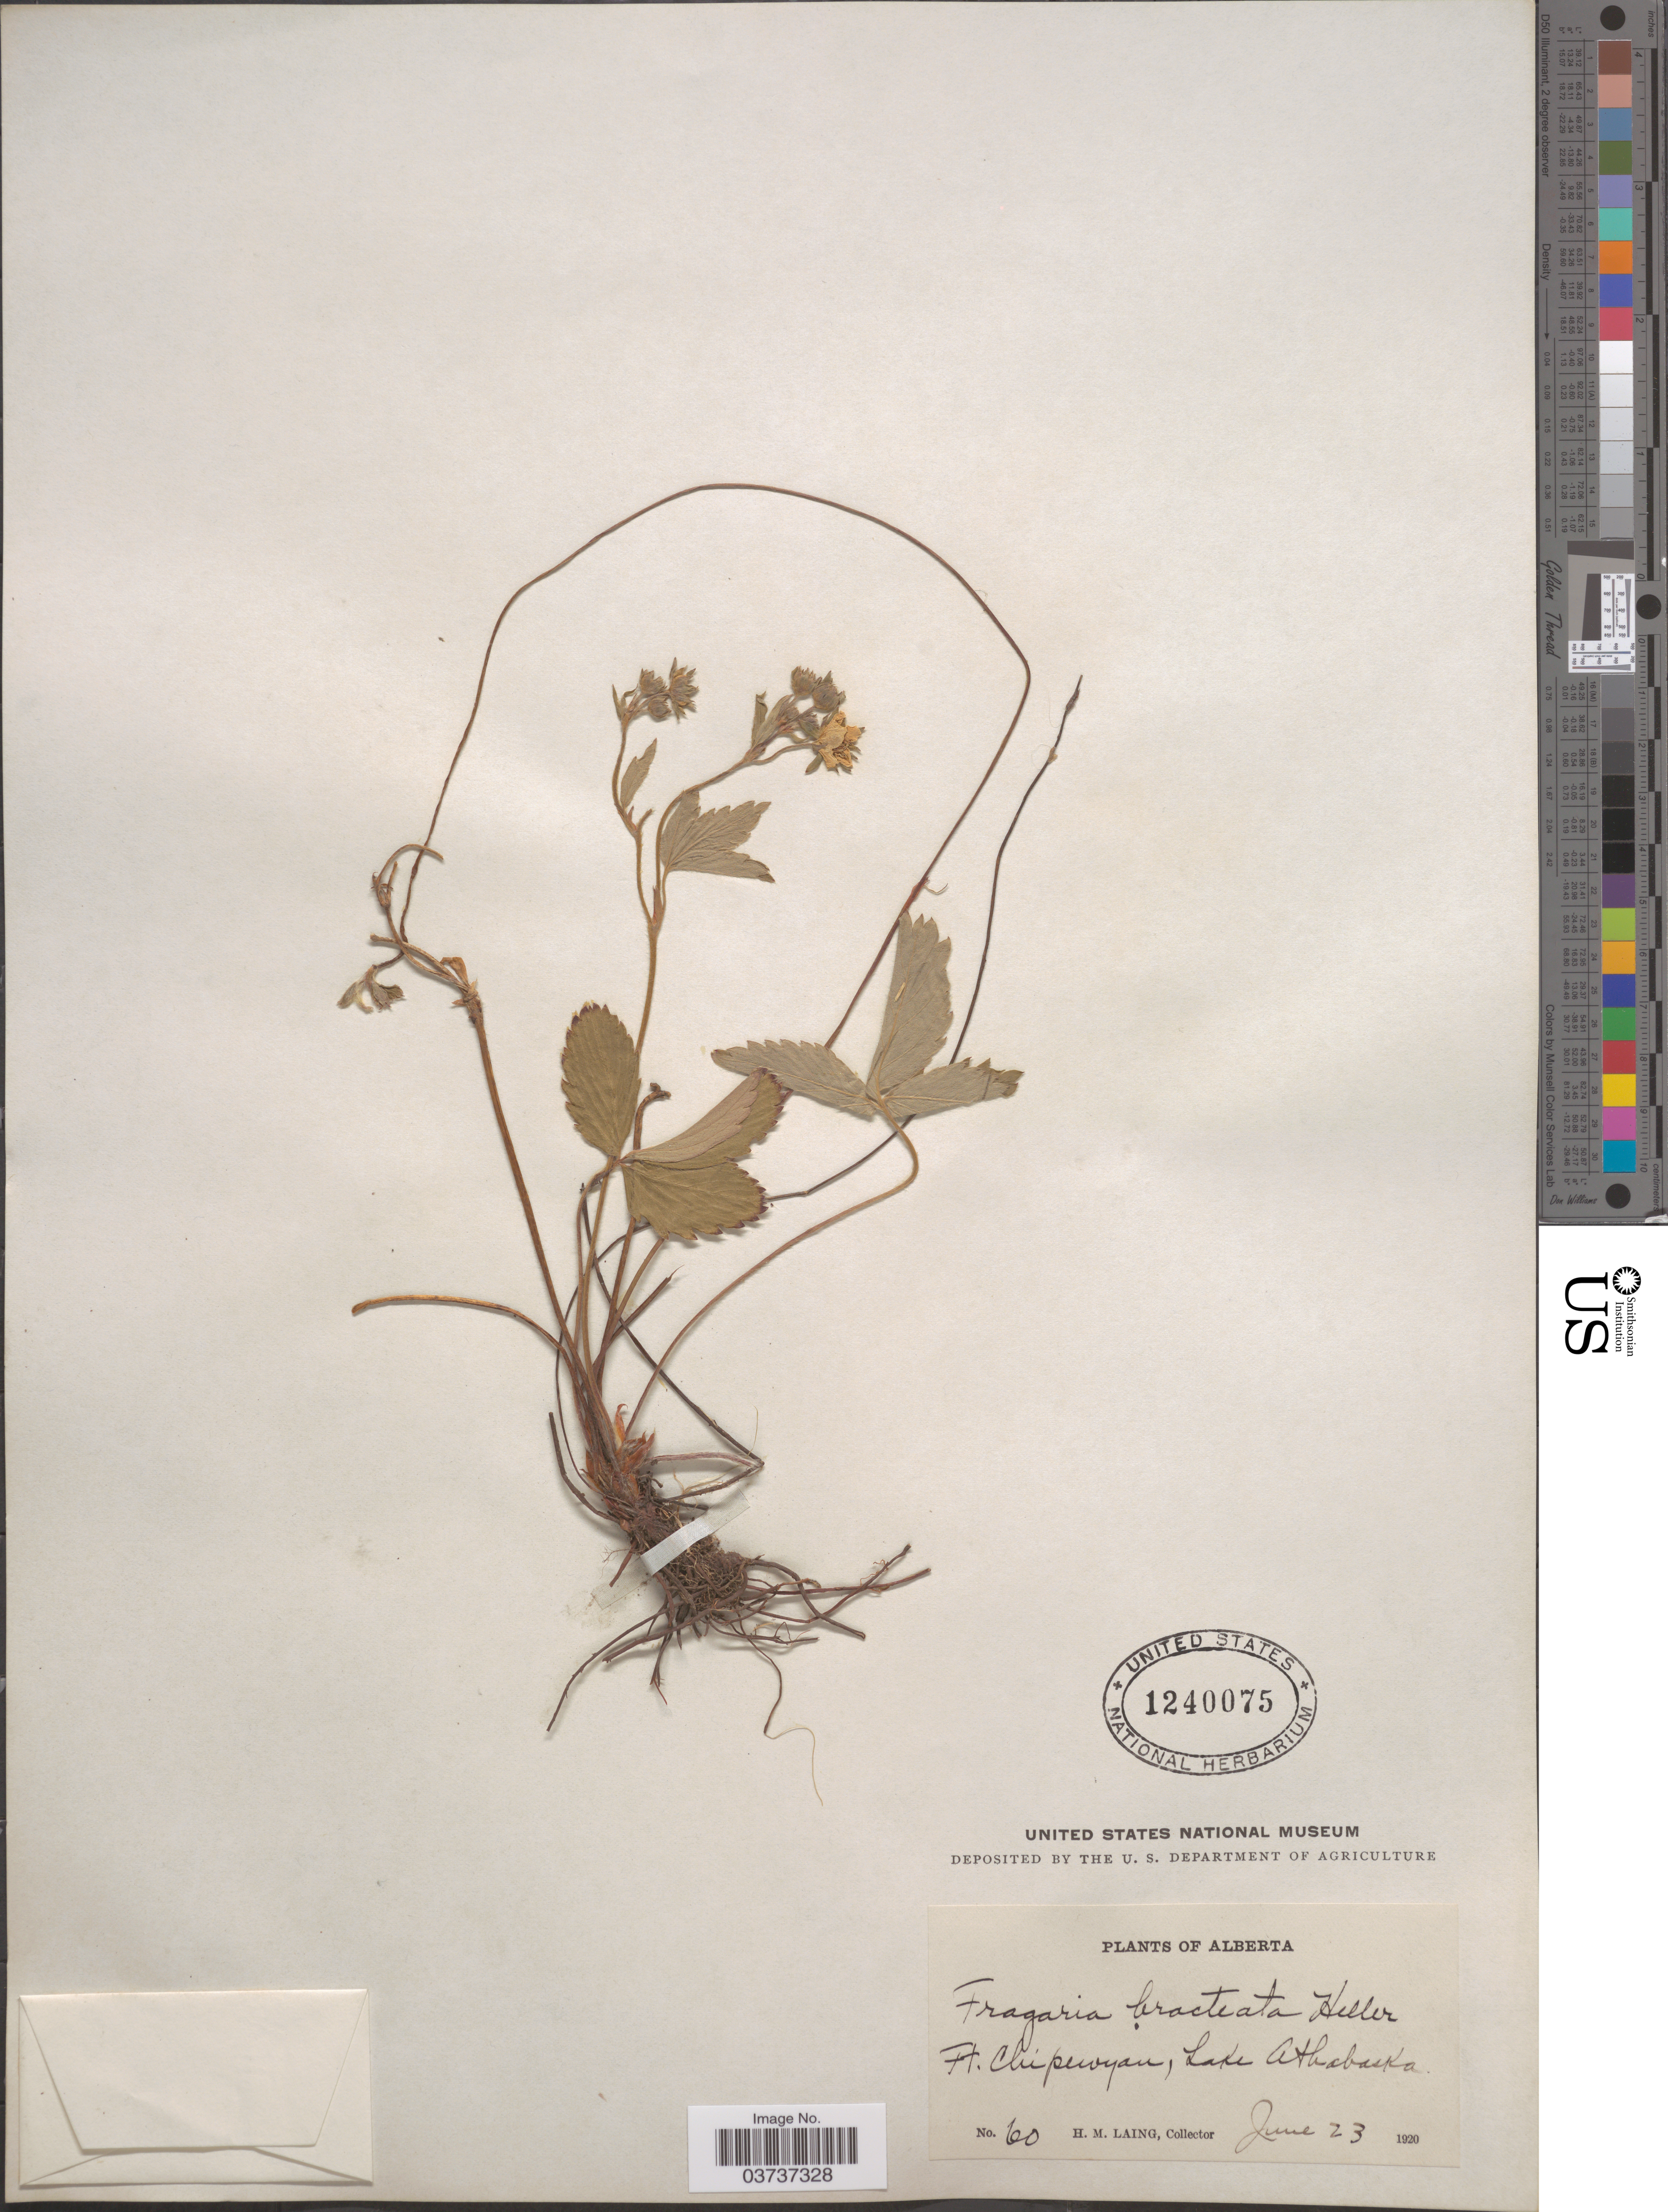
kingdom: Plantae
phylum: Tracheophyta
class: Magnoliopsida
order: Rosales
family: Rosaceae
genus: Fragaria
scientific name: Fragaria vesca subsp. bracteata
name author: L.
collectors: H. Laing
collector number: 60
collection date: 1920-06-23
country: Canada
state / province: Alberta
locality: Ft. Chipewyan, Lake Athabaska.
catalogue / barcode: US 1240075